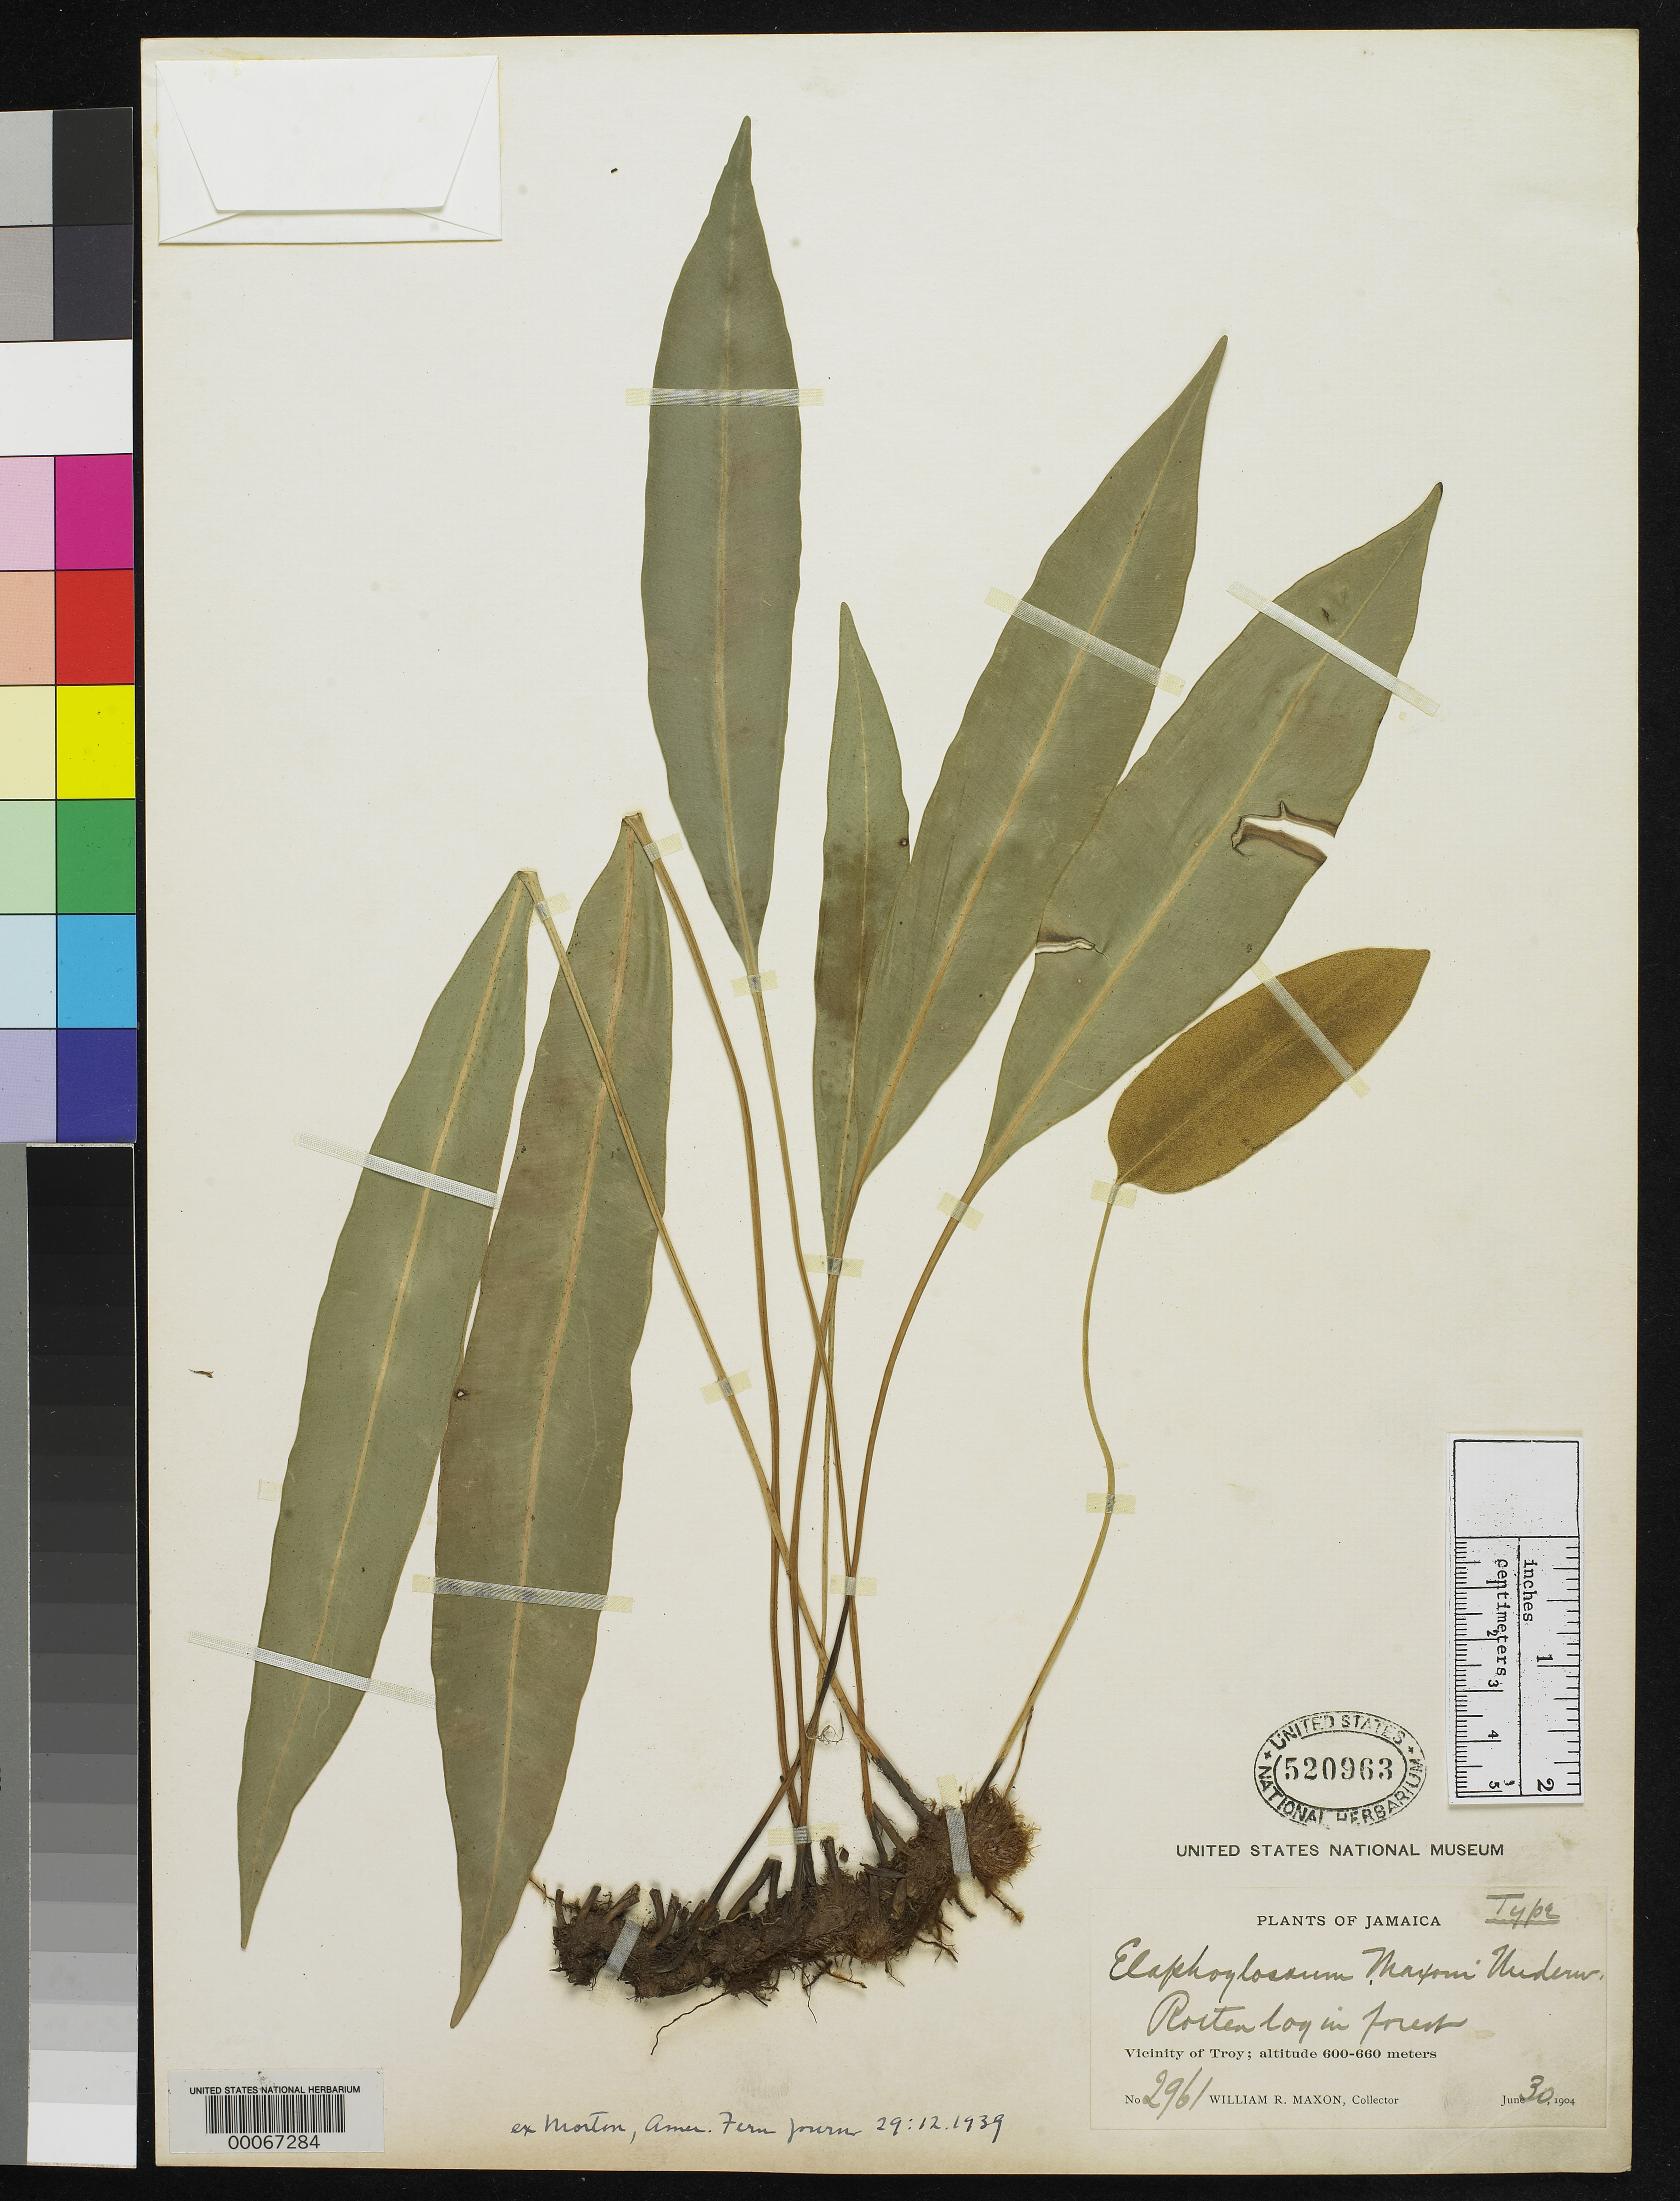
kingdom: Plantae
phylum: Tracheophyta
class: Polypodiopsida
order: Polypodiales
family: Dryopteridaceae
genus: Elaphoglossum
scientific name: Elaphoglossum maxonii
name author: Underw. ex C.V. Morton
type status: Holotype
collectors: W. R. Maxon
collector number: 2961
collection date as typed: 30 Jun 1904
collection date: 1904-06-30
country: Jamaica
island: Greater Antilles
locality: Vicinity of Troy.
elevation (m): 600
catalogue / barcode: US 520963